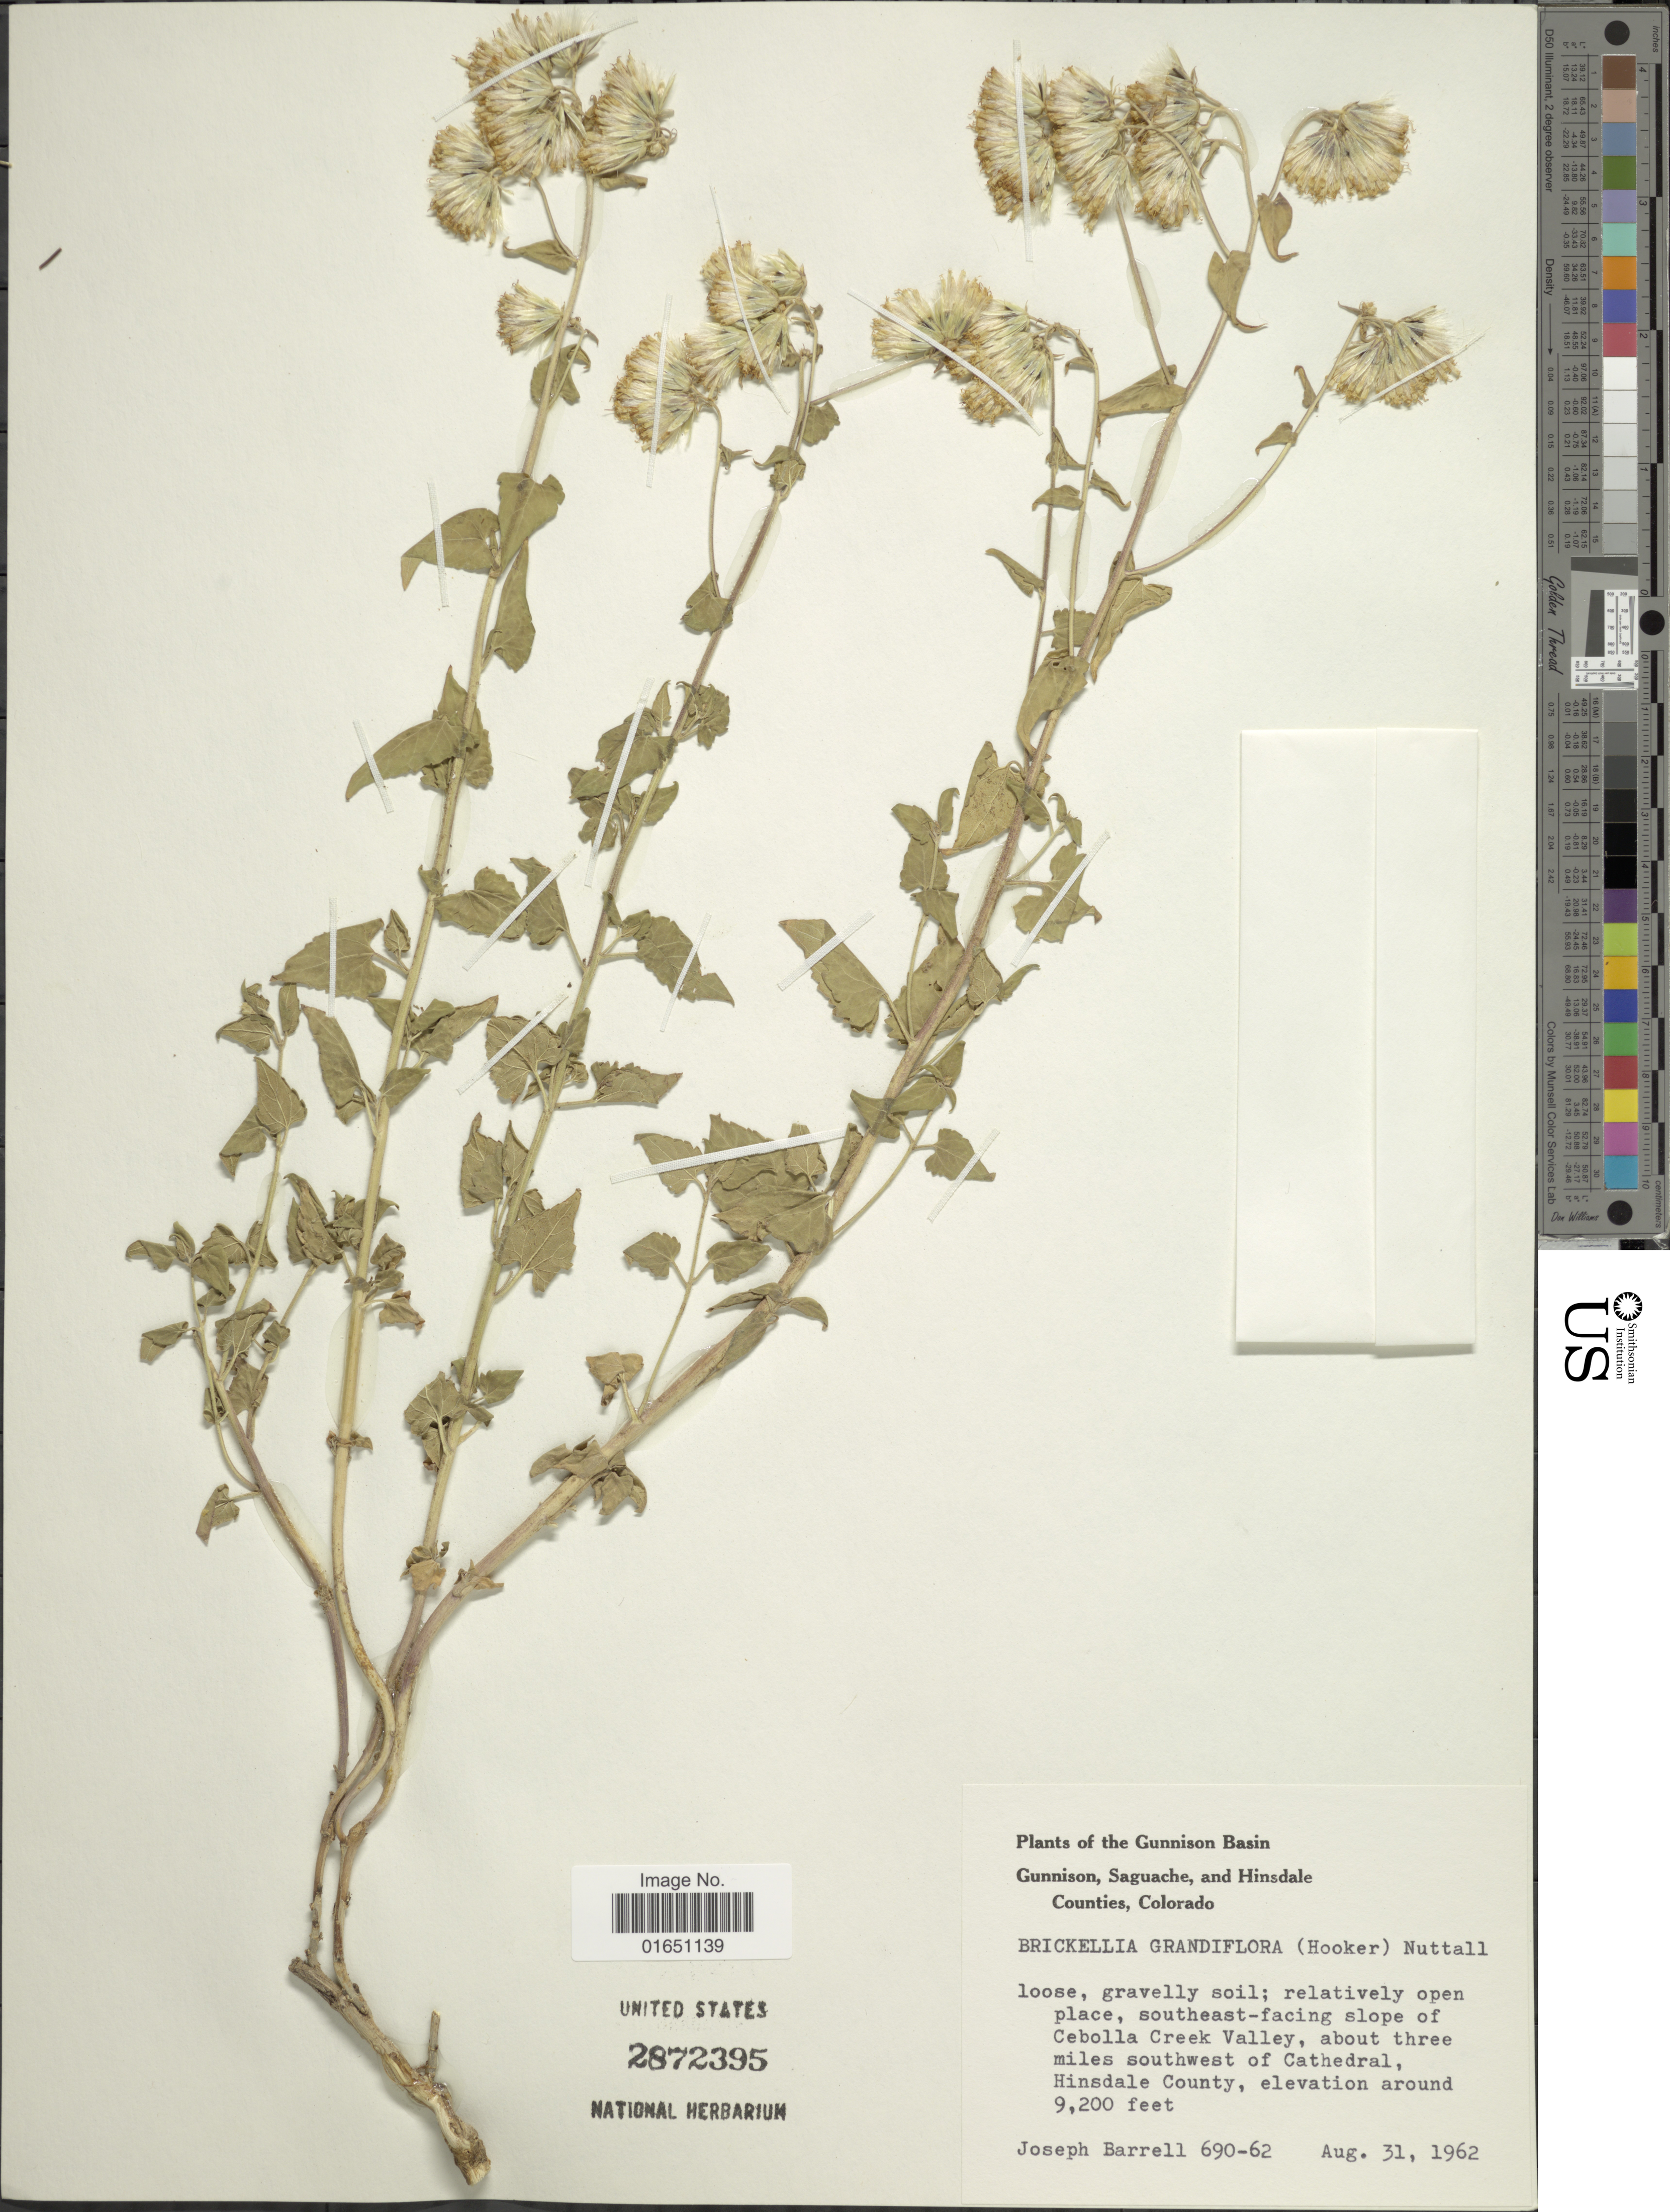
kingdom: Plantae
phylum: Tracheophyta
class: Magnoliopsida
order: Asterales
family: Asteraceae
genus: Brickellia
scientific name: Brickellia grandiflora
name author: (Hook.) Nutt.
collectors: J. Barrell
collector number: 690-62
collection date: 1962-08-31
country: United States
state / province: Colorado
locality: The Gunnison Basin, Gunnison, Sagauche, and Hinsdale Counties, Colorado, Southeast-facing slope of Cebolla Creek Valley, about three miles southwest of Cathedral, Hinsdale County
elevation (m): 2804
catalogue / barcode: US 2872395